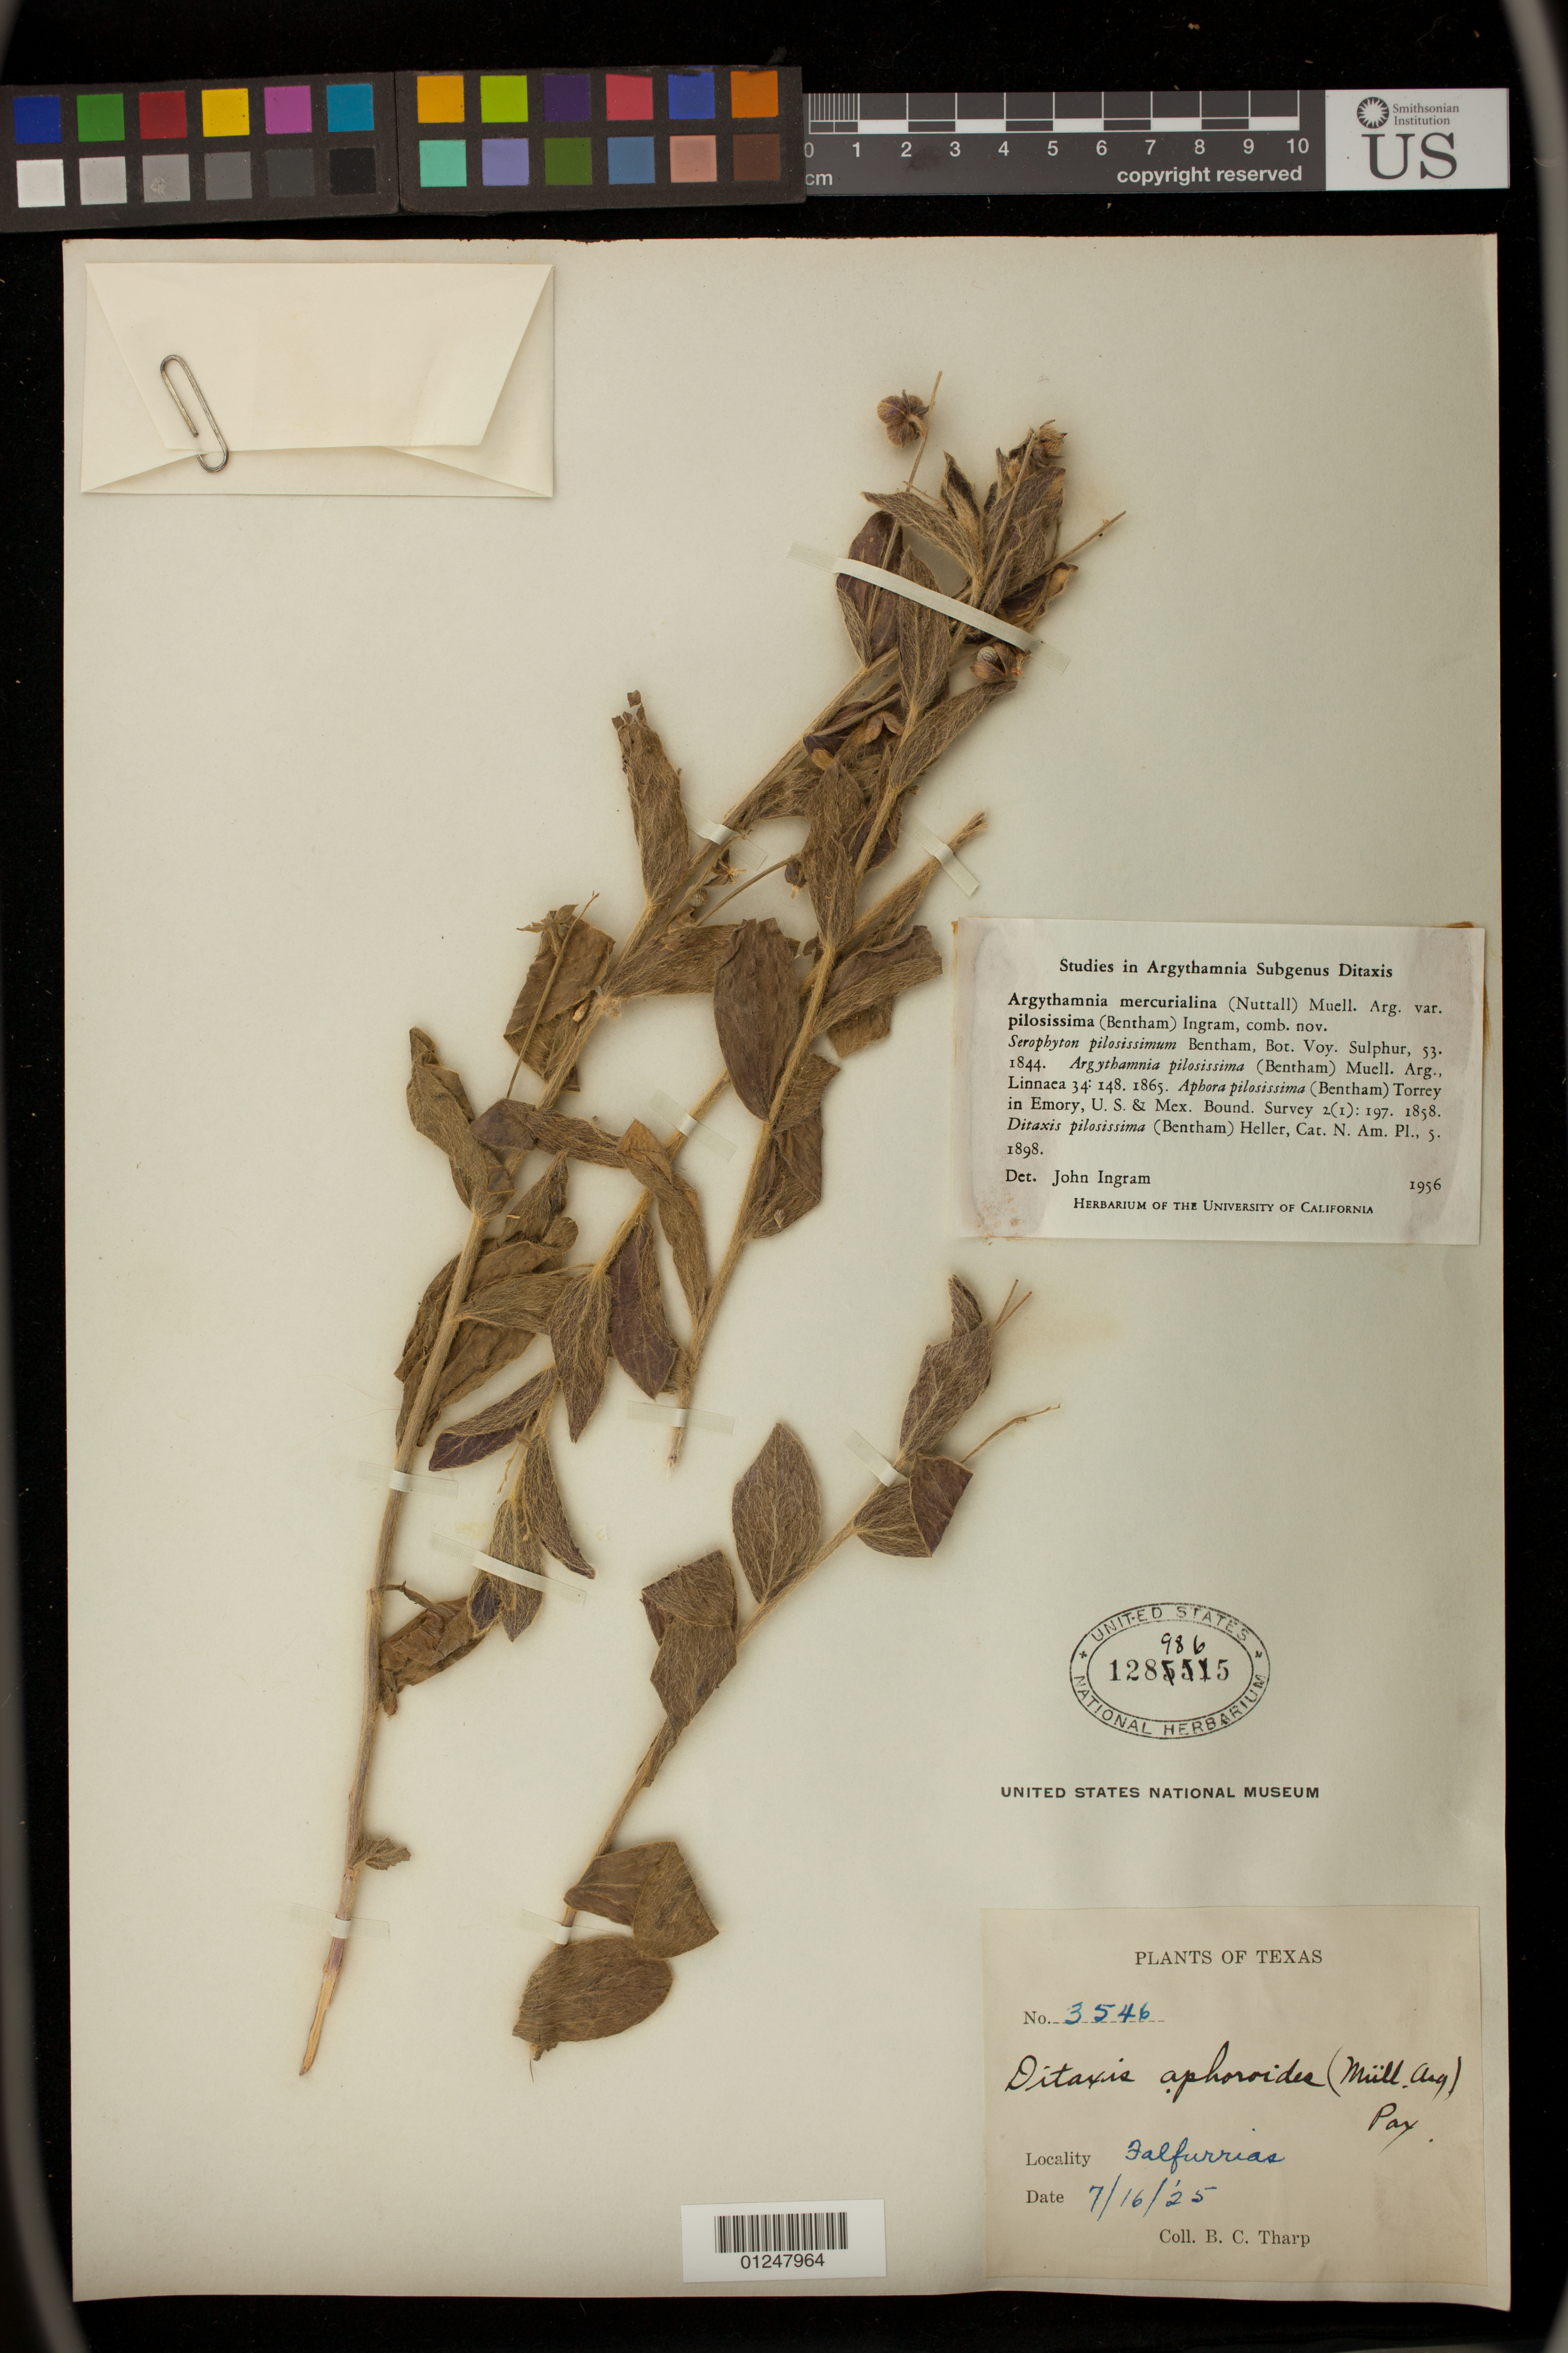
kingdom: Plantae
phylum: Tracheophyta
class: Magnoliopsida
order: Malpighiales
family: Euphorbiaceae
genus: Argythamnia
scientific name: Argythamnia mercurialina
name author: (Nutt.) Müll. Arg.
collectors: B. C. Tharp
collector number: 3546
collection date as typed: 16 Jul 1925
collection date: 1925-07-16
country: United States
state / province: Texas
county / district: Brooks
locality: Falfurrias.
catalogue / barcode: US 1289865